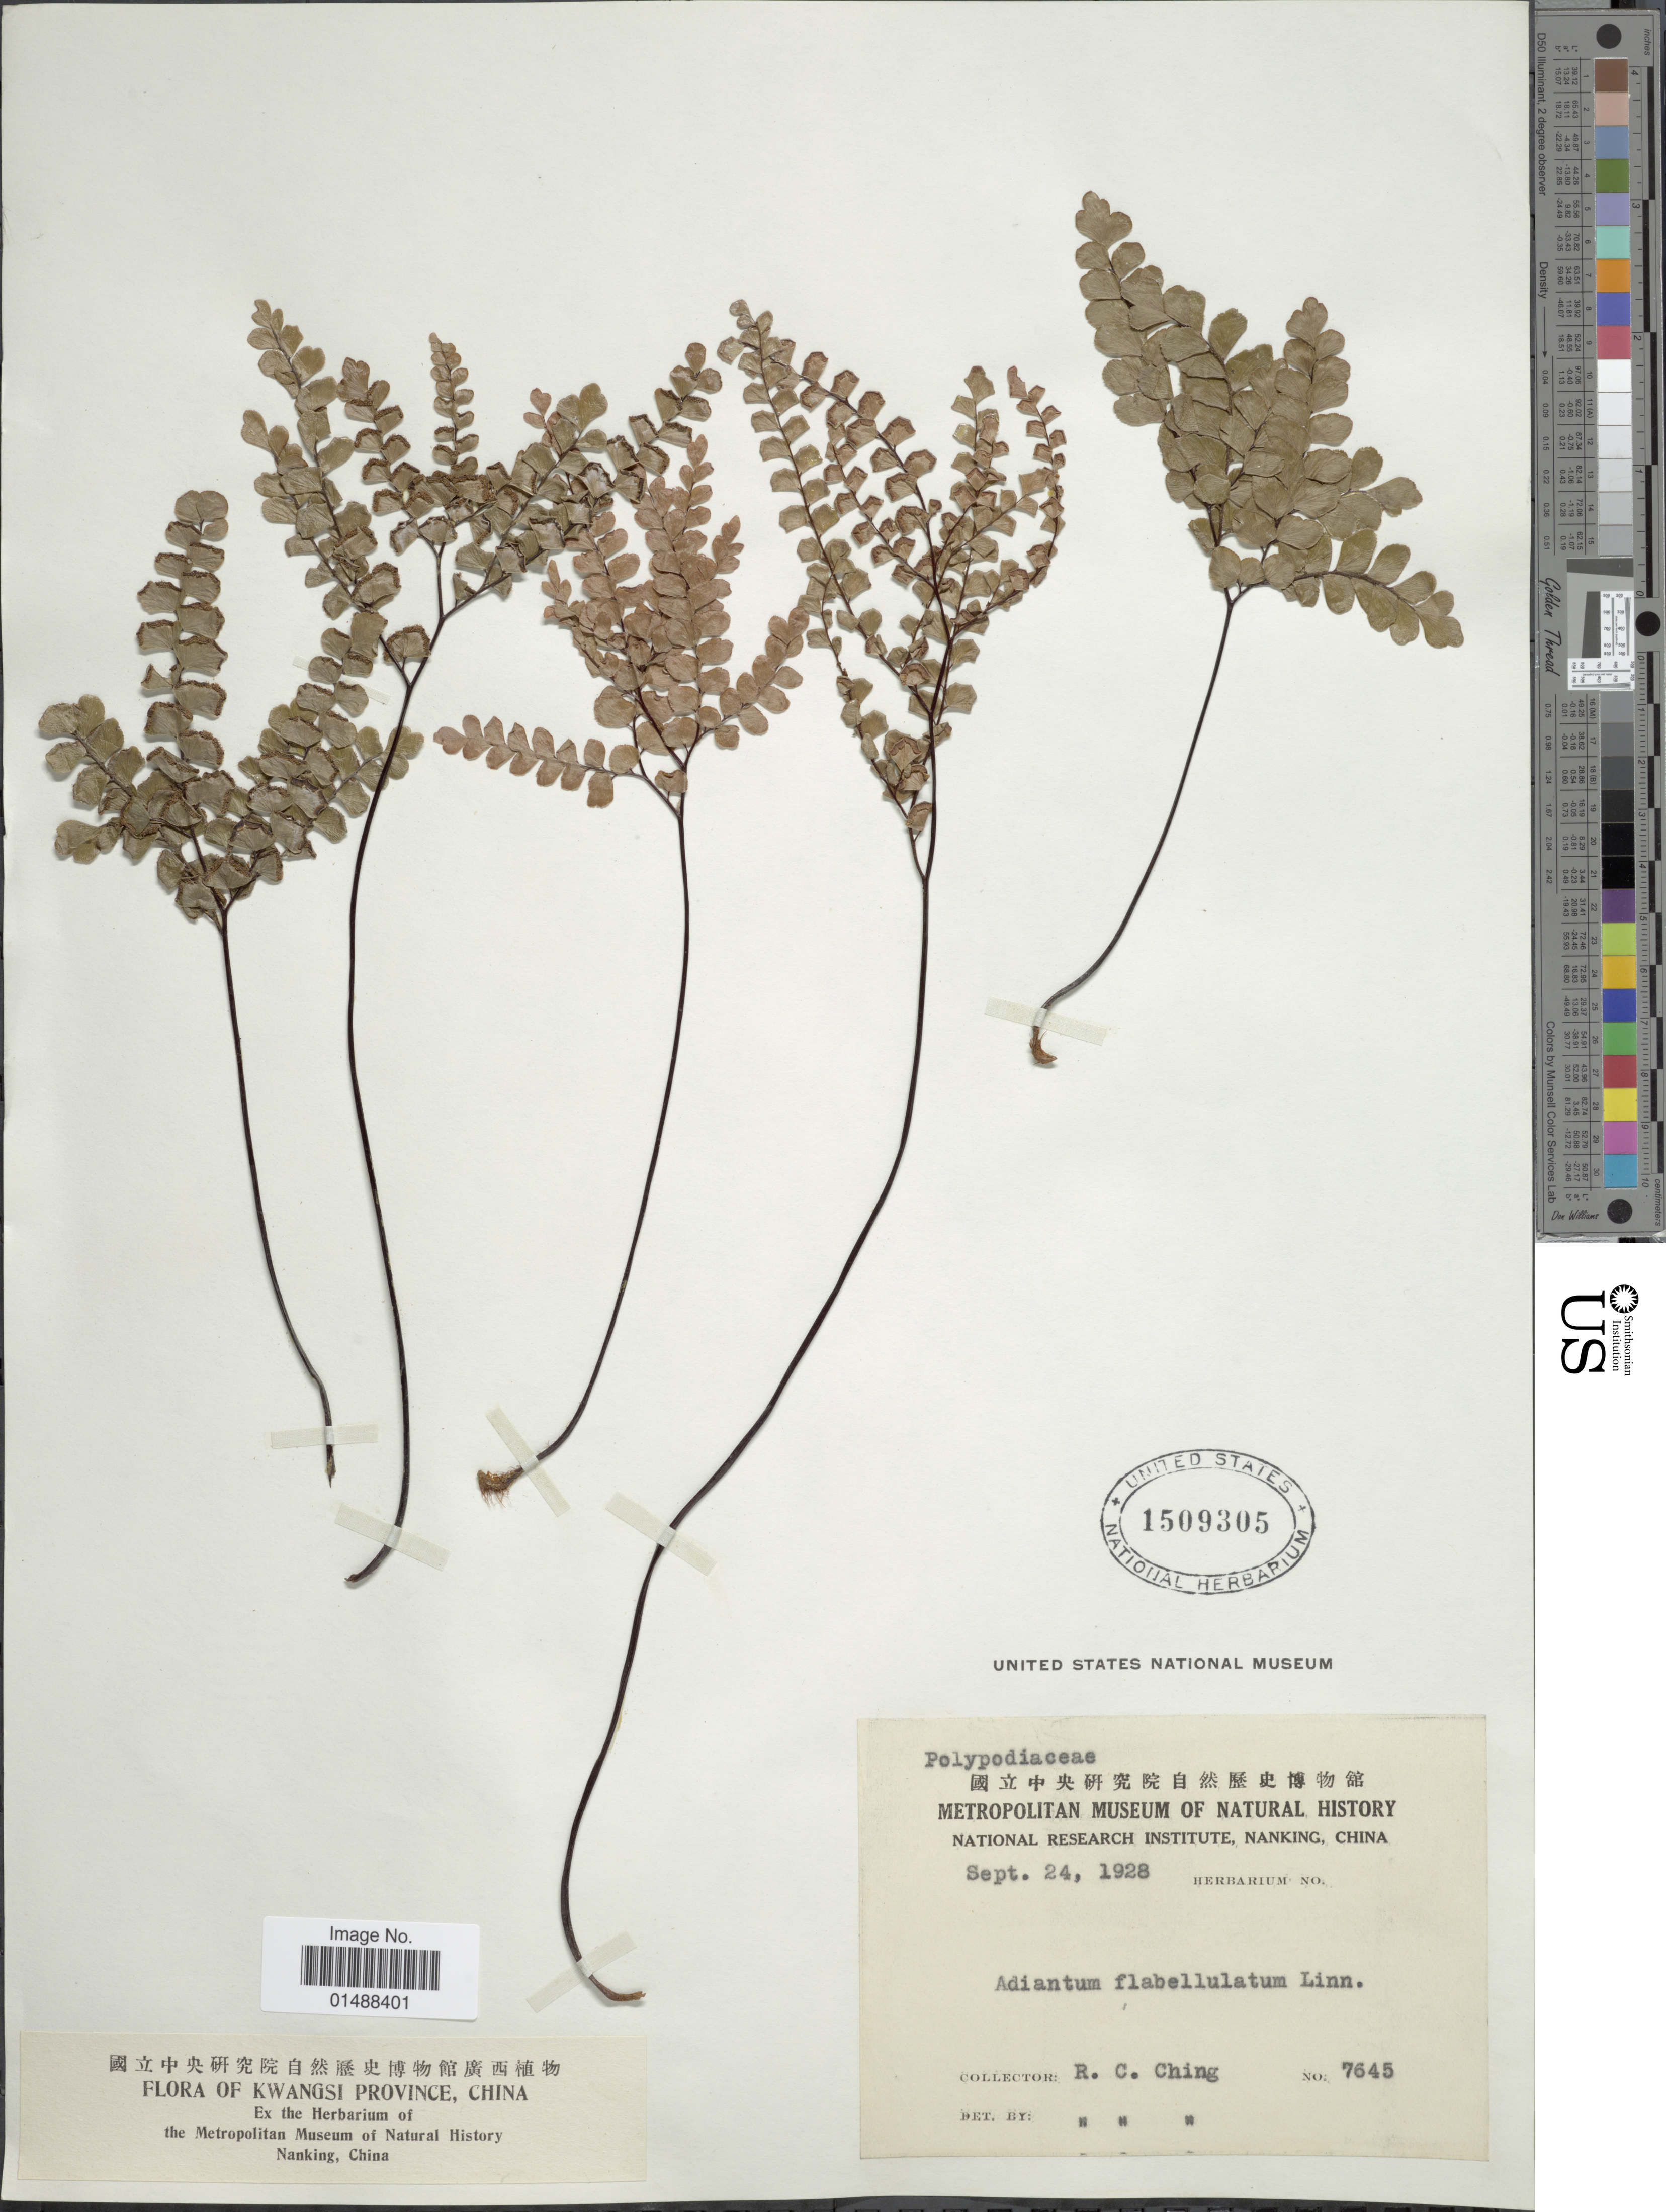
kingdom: Plantae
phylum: Tracheophyta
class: Polypodiopsida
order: Polypodiales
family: Pteridaceae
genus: Adiantum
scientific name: Adiantum flabellulatum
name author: L.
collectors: R. C. Ching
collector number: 7645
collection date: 1928-09-24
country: China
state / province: Guangxi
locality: Kwangsi province, China.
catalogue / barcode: US 1509305